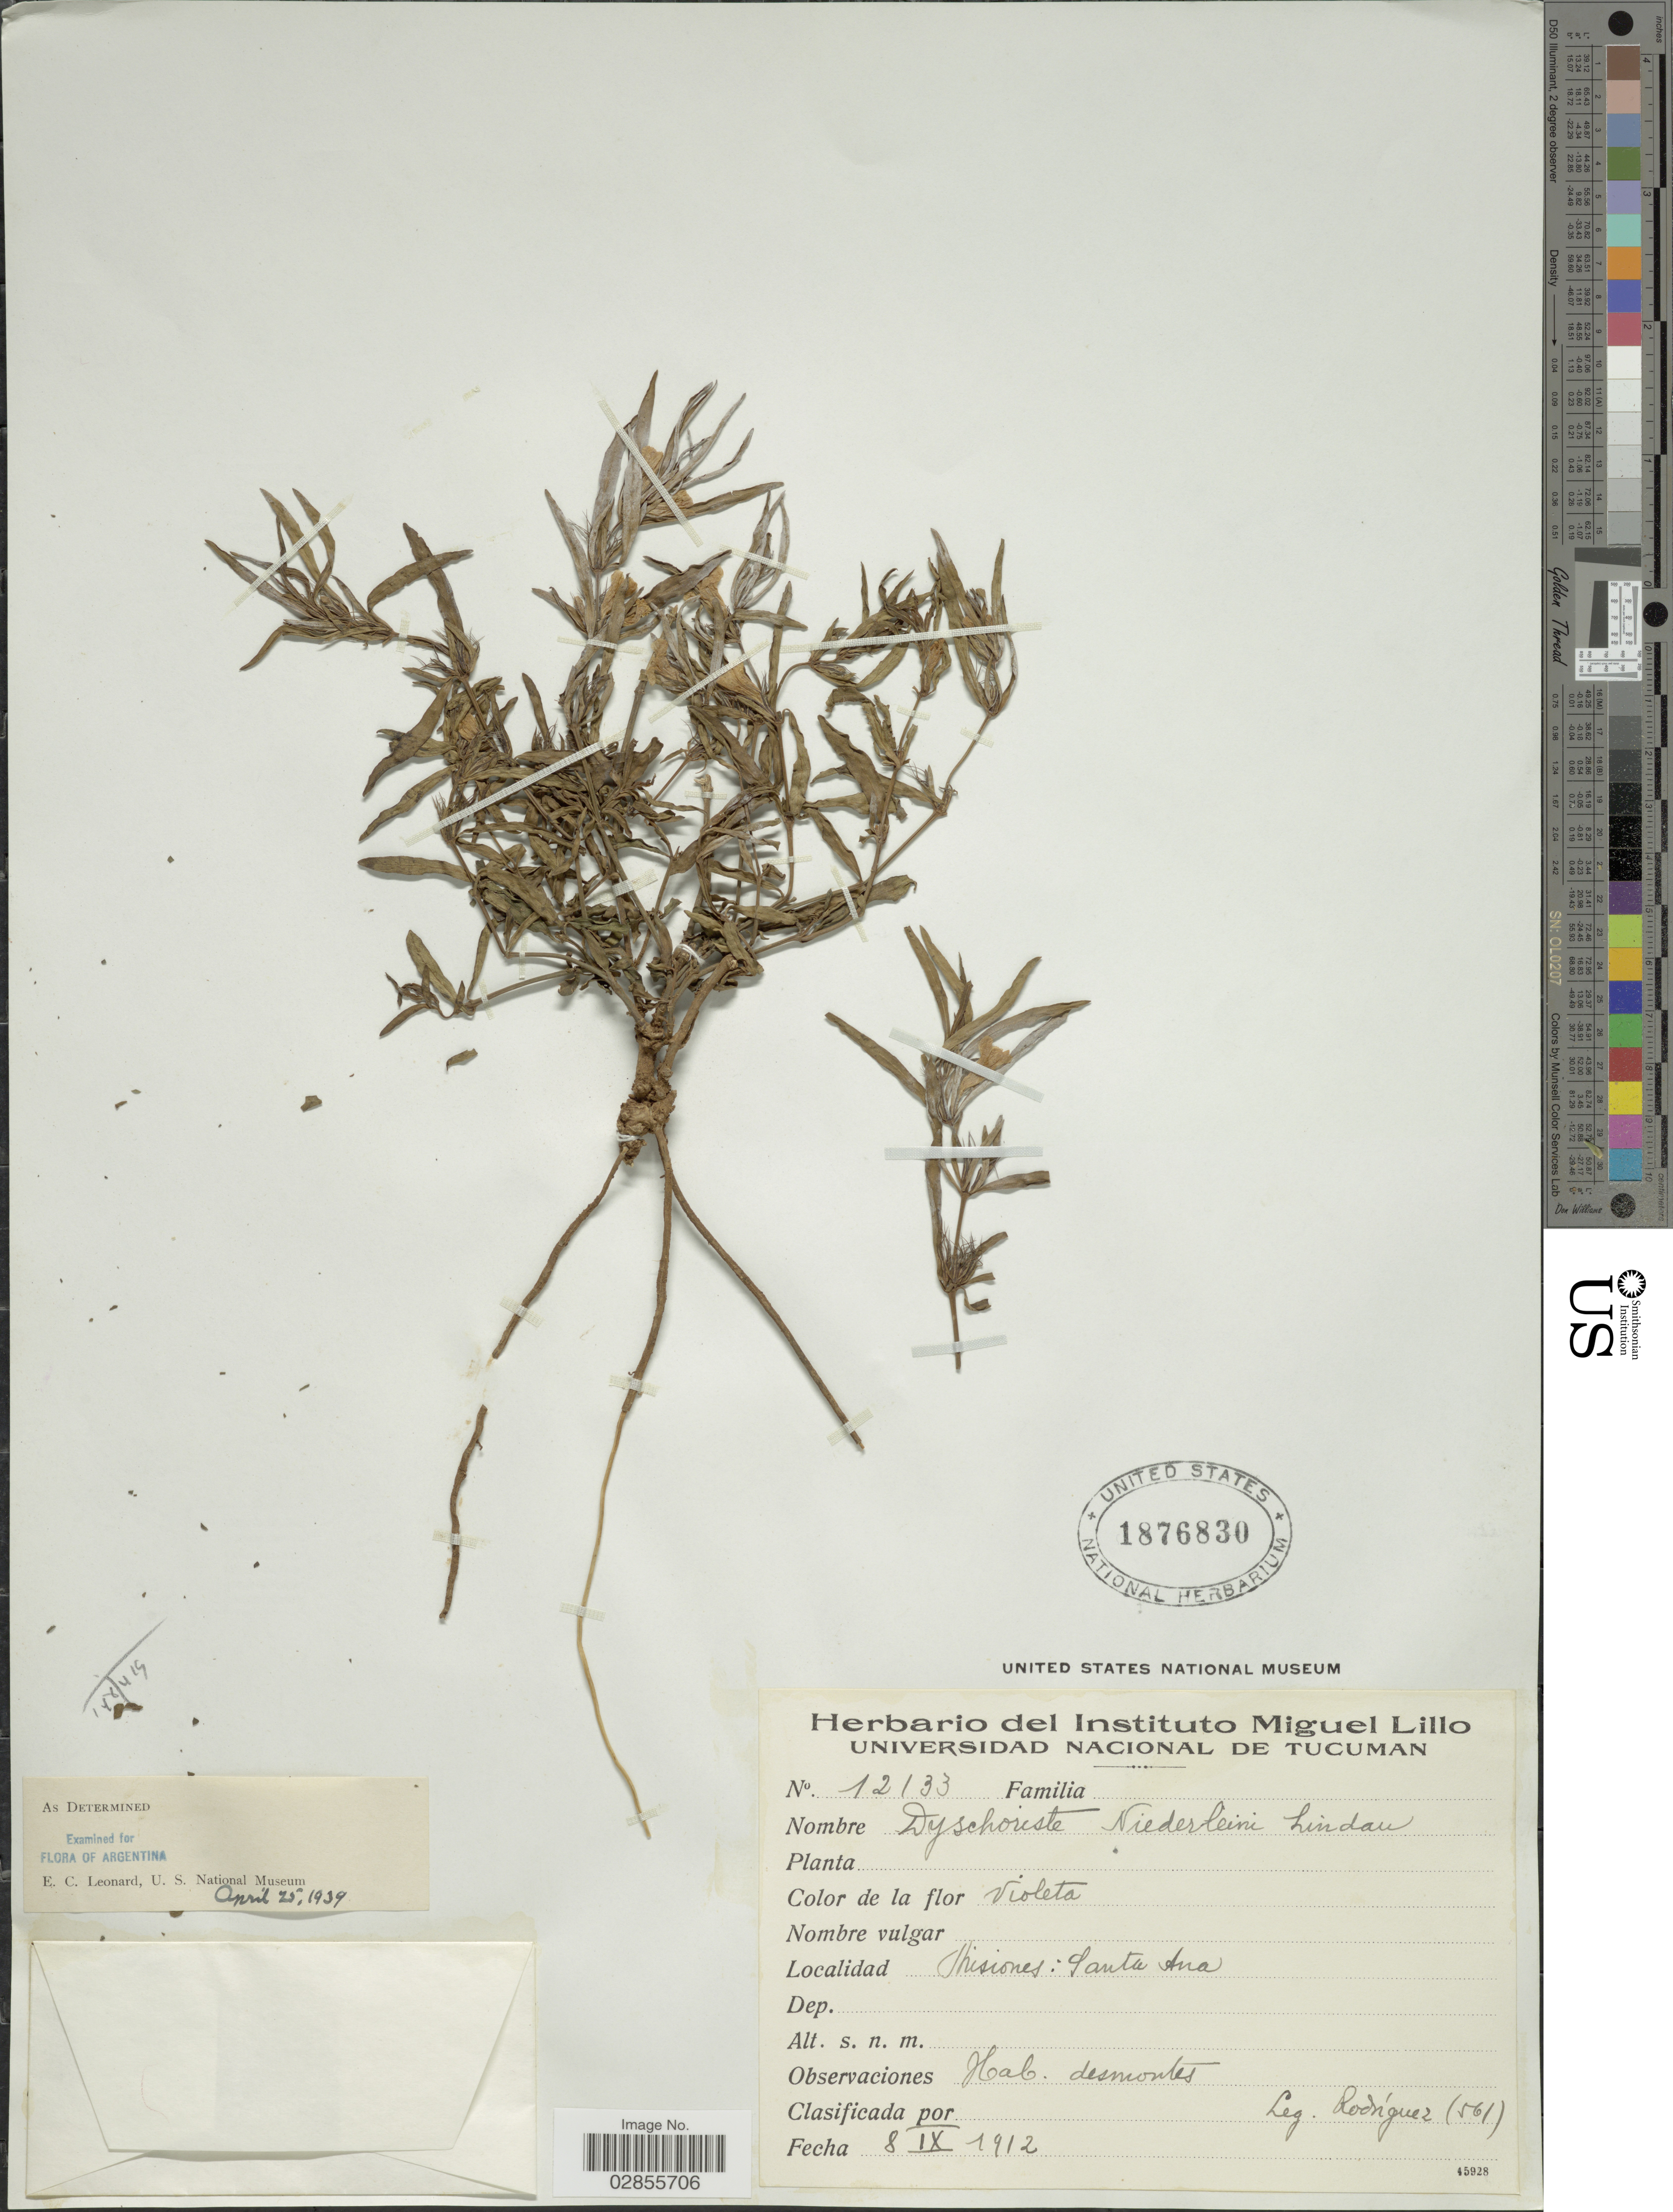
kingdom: Plantae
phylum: Tracheophyta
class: Magnoliopsida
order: Lamiales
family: Acanthaceae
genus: Dyschoriste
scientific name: Dyschoriste humilis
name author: Lindau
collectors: Rodriguez, --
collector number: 561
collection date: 1912-09-08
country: Argentina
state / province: Misiones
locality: Santa Ana.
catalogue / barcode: US 1876830